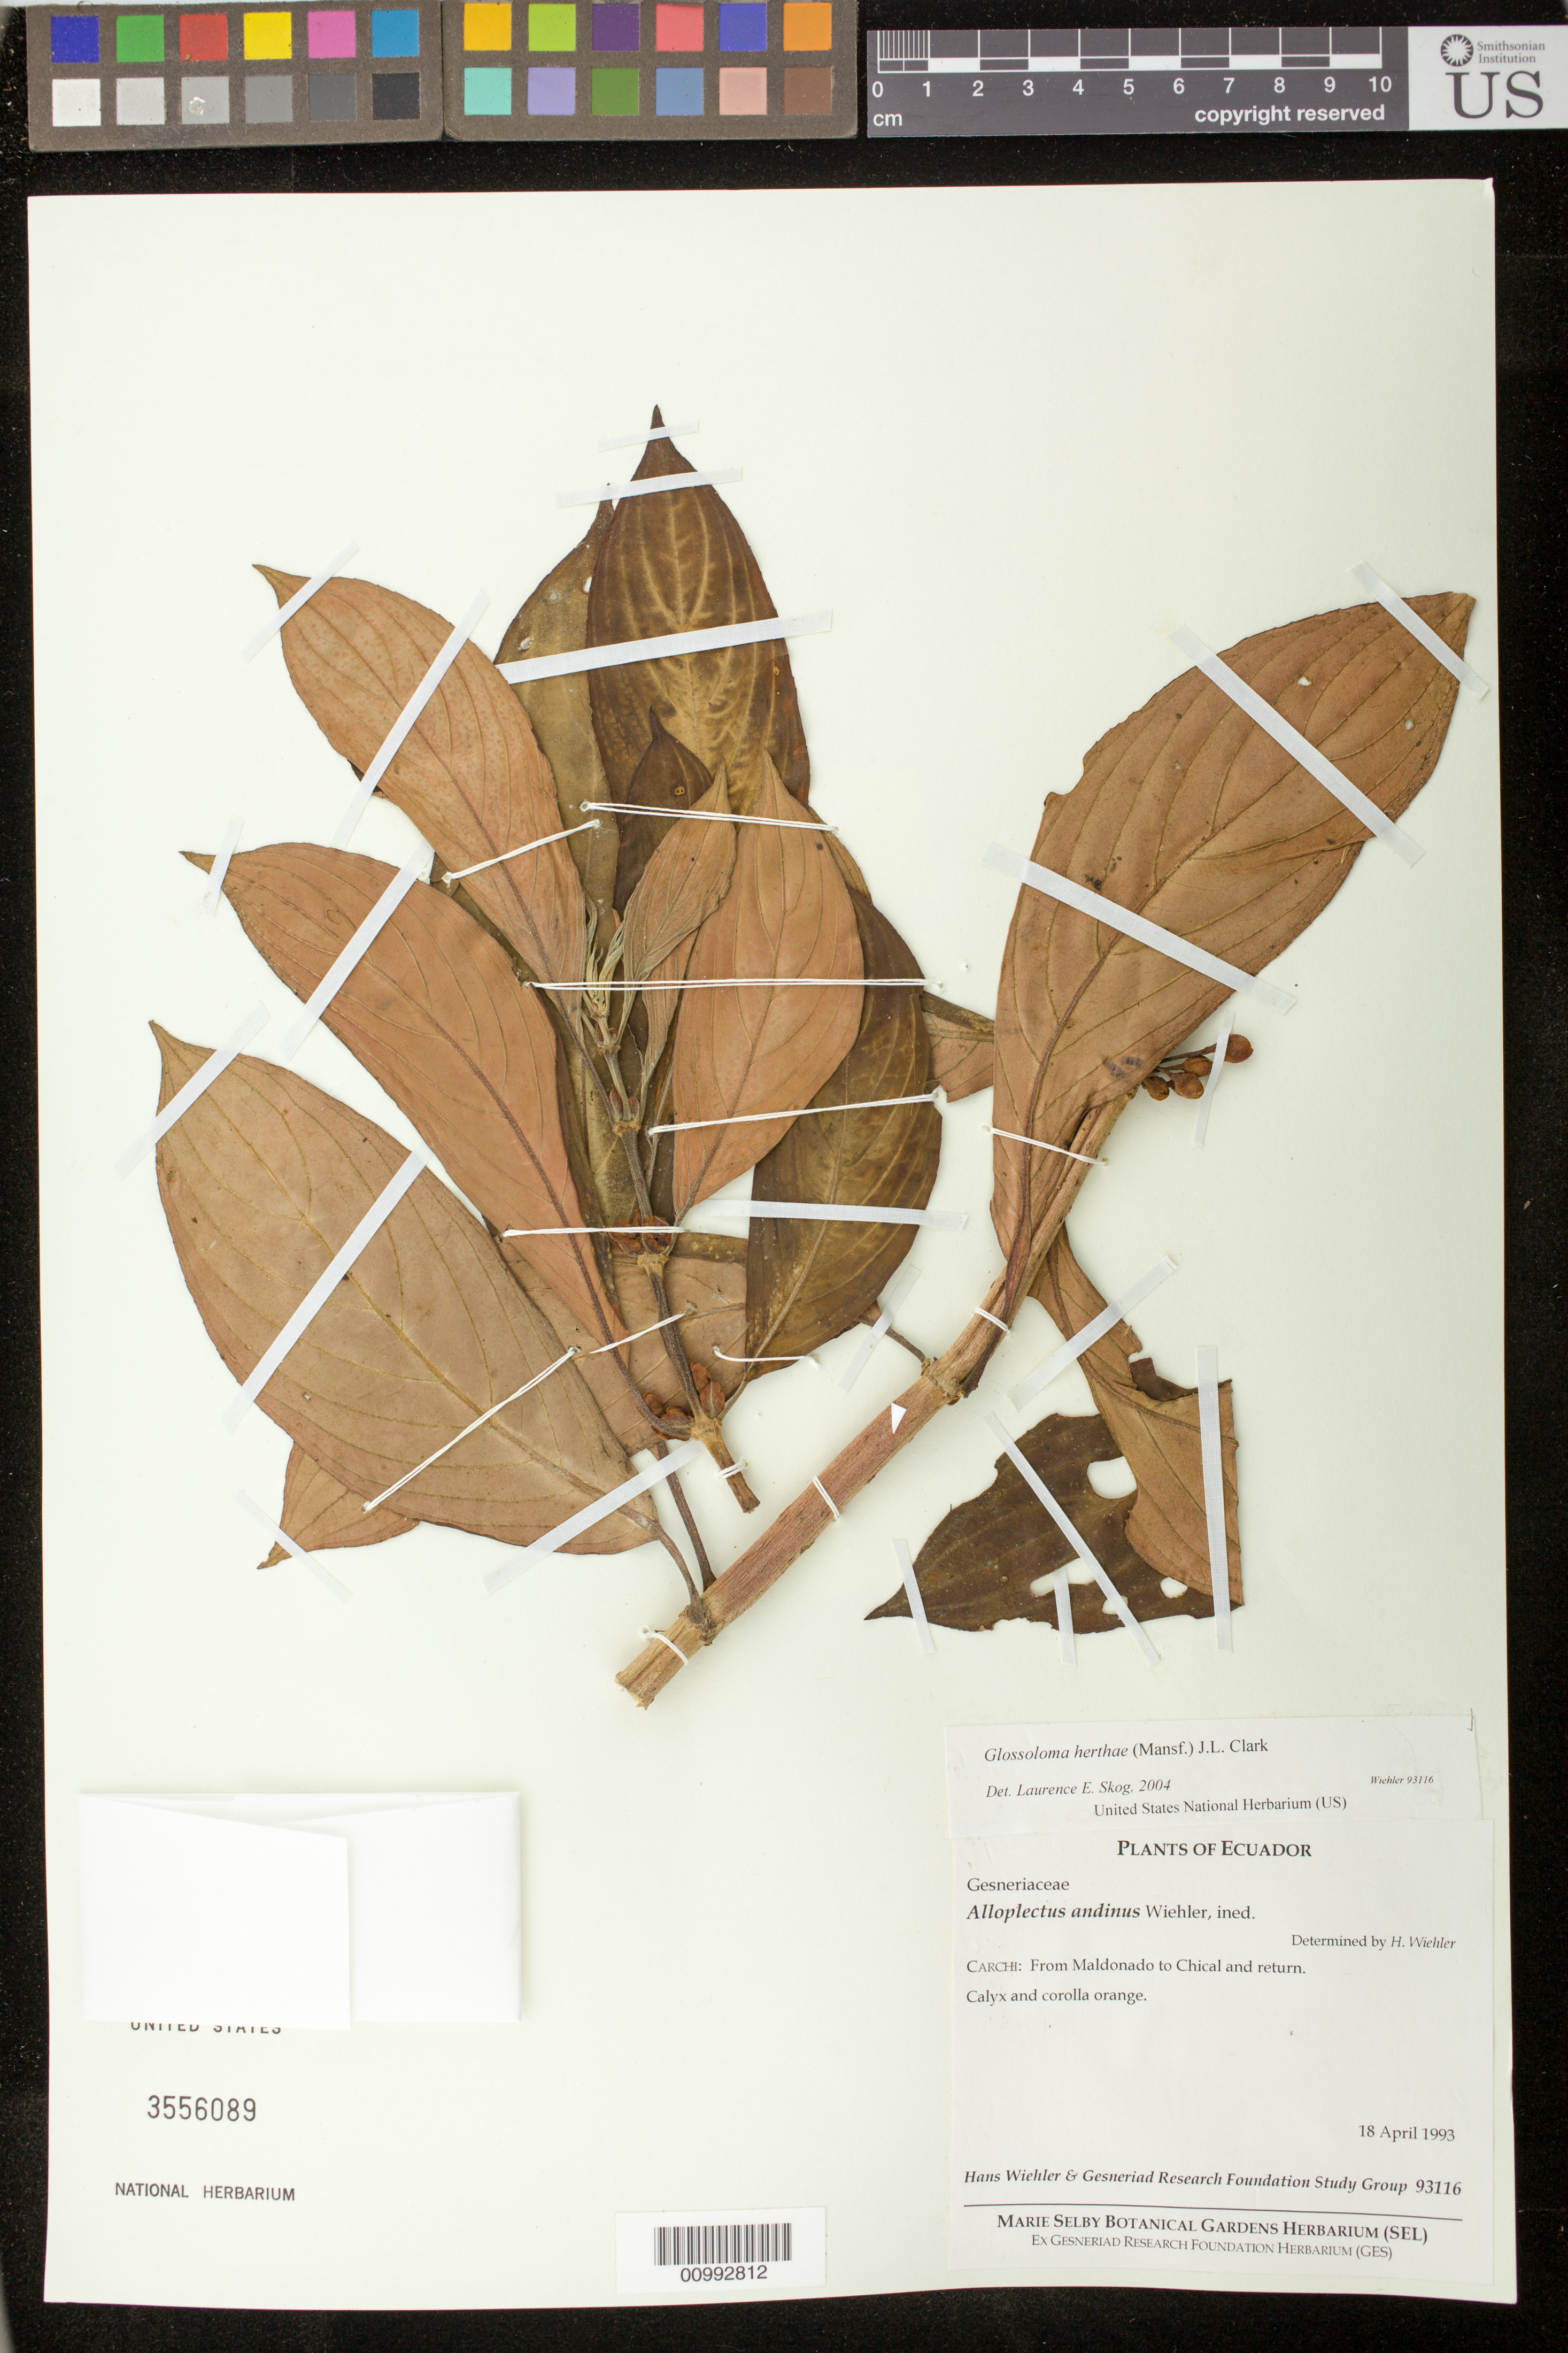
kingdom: Plantae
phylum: Tracheophyta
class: Magnoliopsida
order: Lamiales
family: Gesneriaceae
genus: Glossoloma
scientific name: Glossoloma herthae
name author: (Mansf.) J.L. Clark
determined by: Skog, Laurence E.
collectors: H. J. Wiehler & GRF Study Group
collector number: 93116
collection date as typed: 18 Apr 1993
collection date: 1993-04-18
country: Ecuador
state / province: Carchi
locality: Carchi: from Maldonado to Chical and return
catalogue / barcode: US 3556089